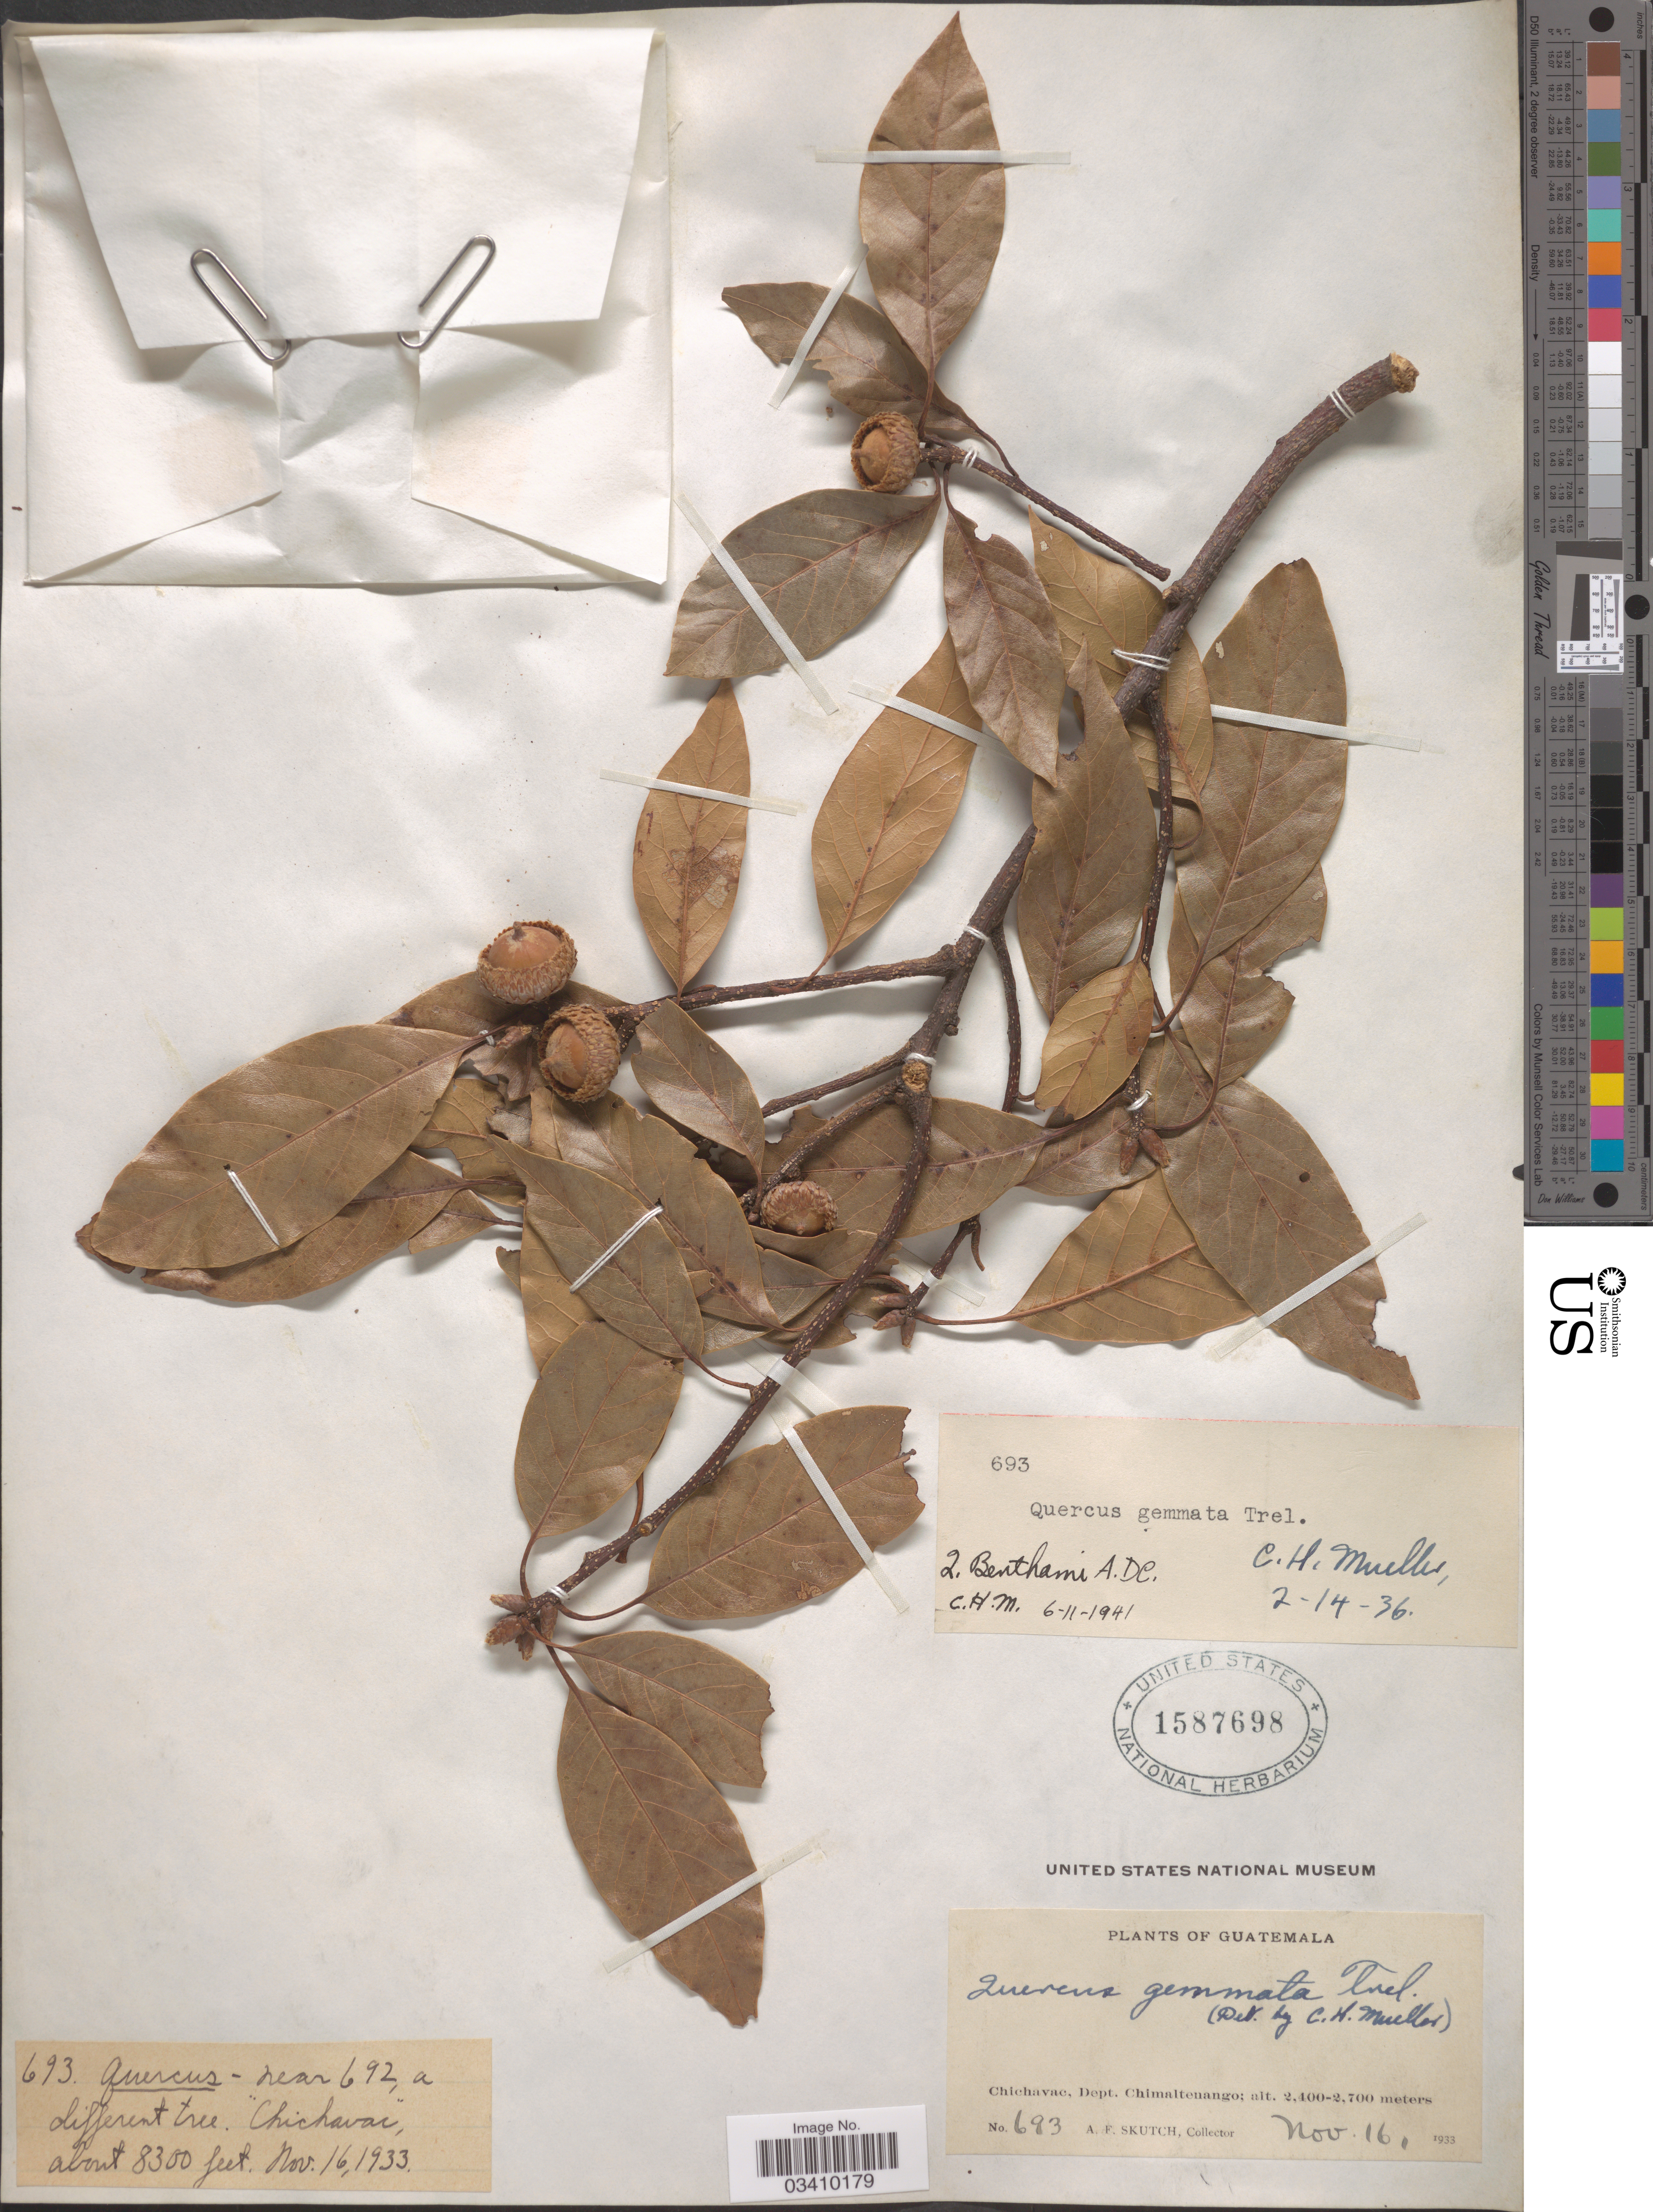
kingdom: Plantae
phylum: Tracheophyta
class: Magnoliopsida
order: Fagales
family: Fagaceae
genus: Quercus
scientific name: Quercus benthamii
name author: A. DC.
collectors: A. F. Skutch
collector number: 683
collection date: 1933-11-16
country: Guatemala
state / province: Chimaltenango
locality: Chichavac, Dept. Chimaltenango.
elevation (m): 2530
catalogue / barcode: US 1587698